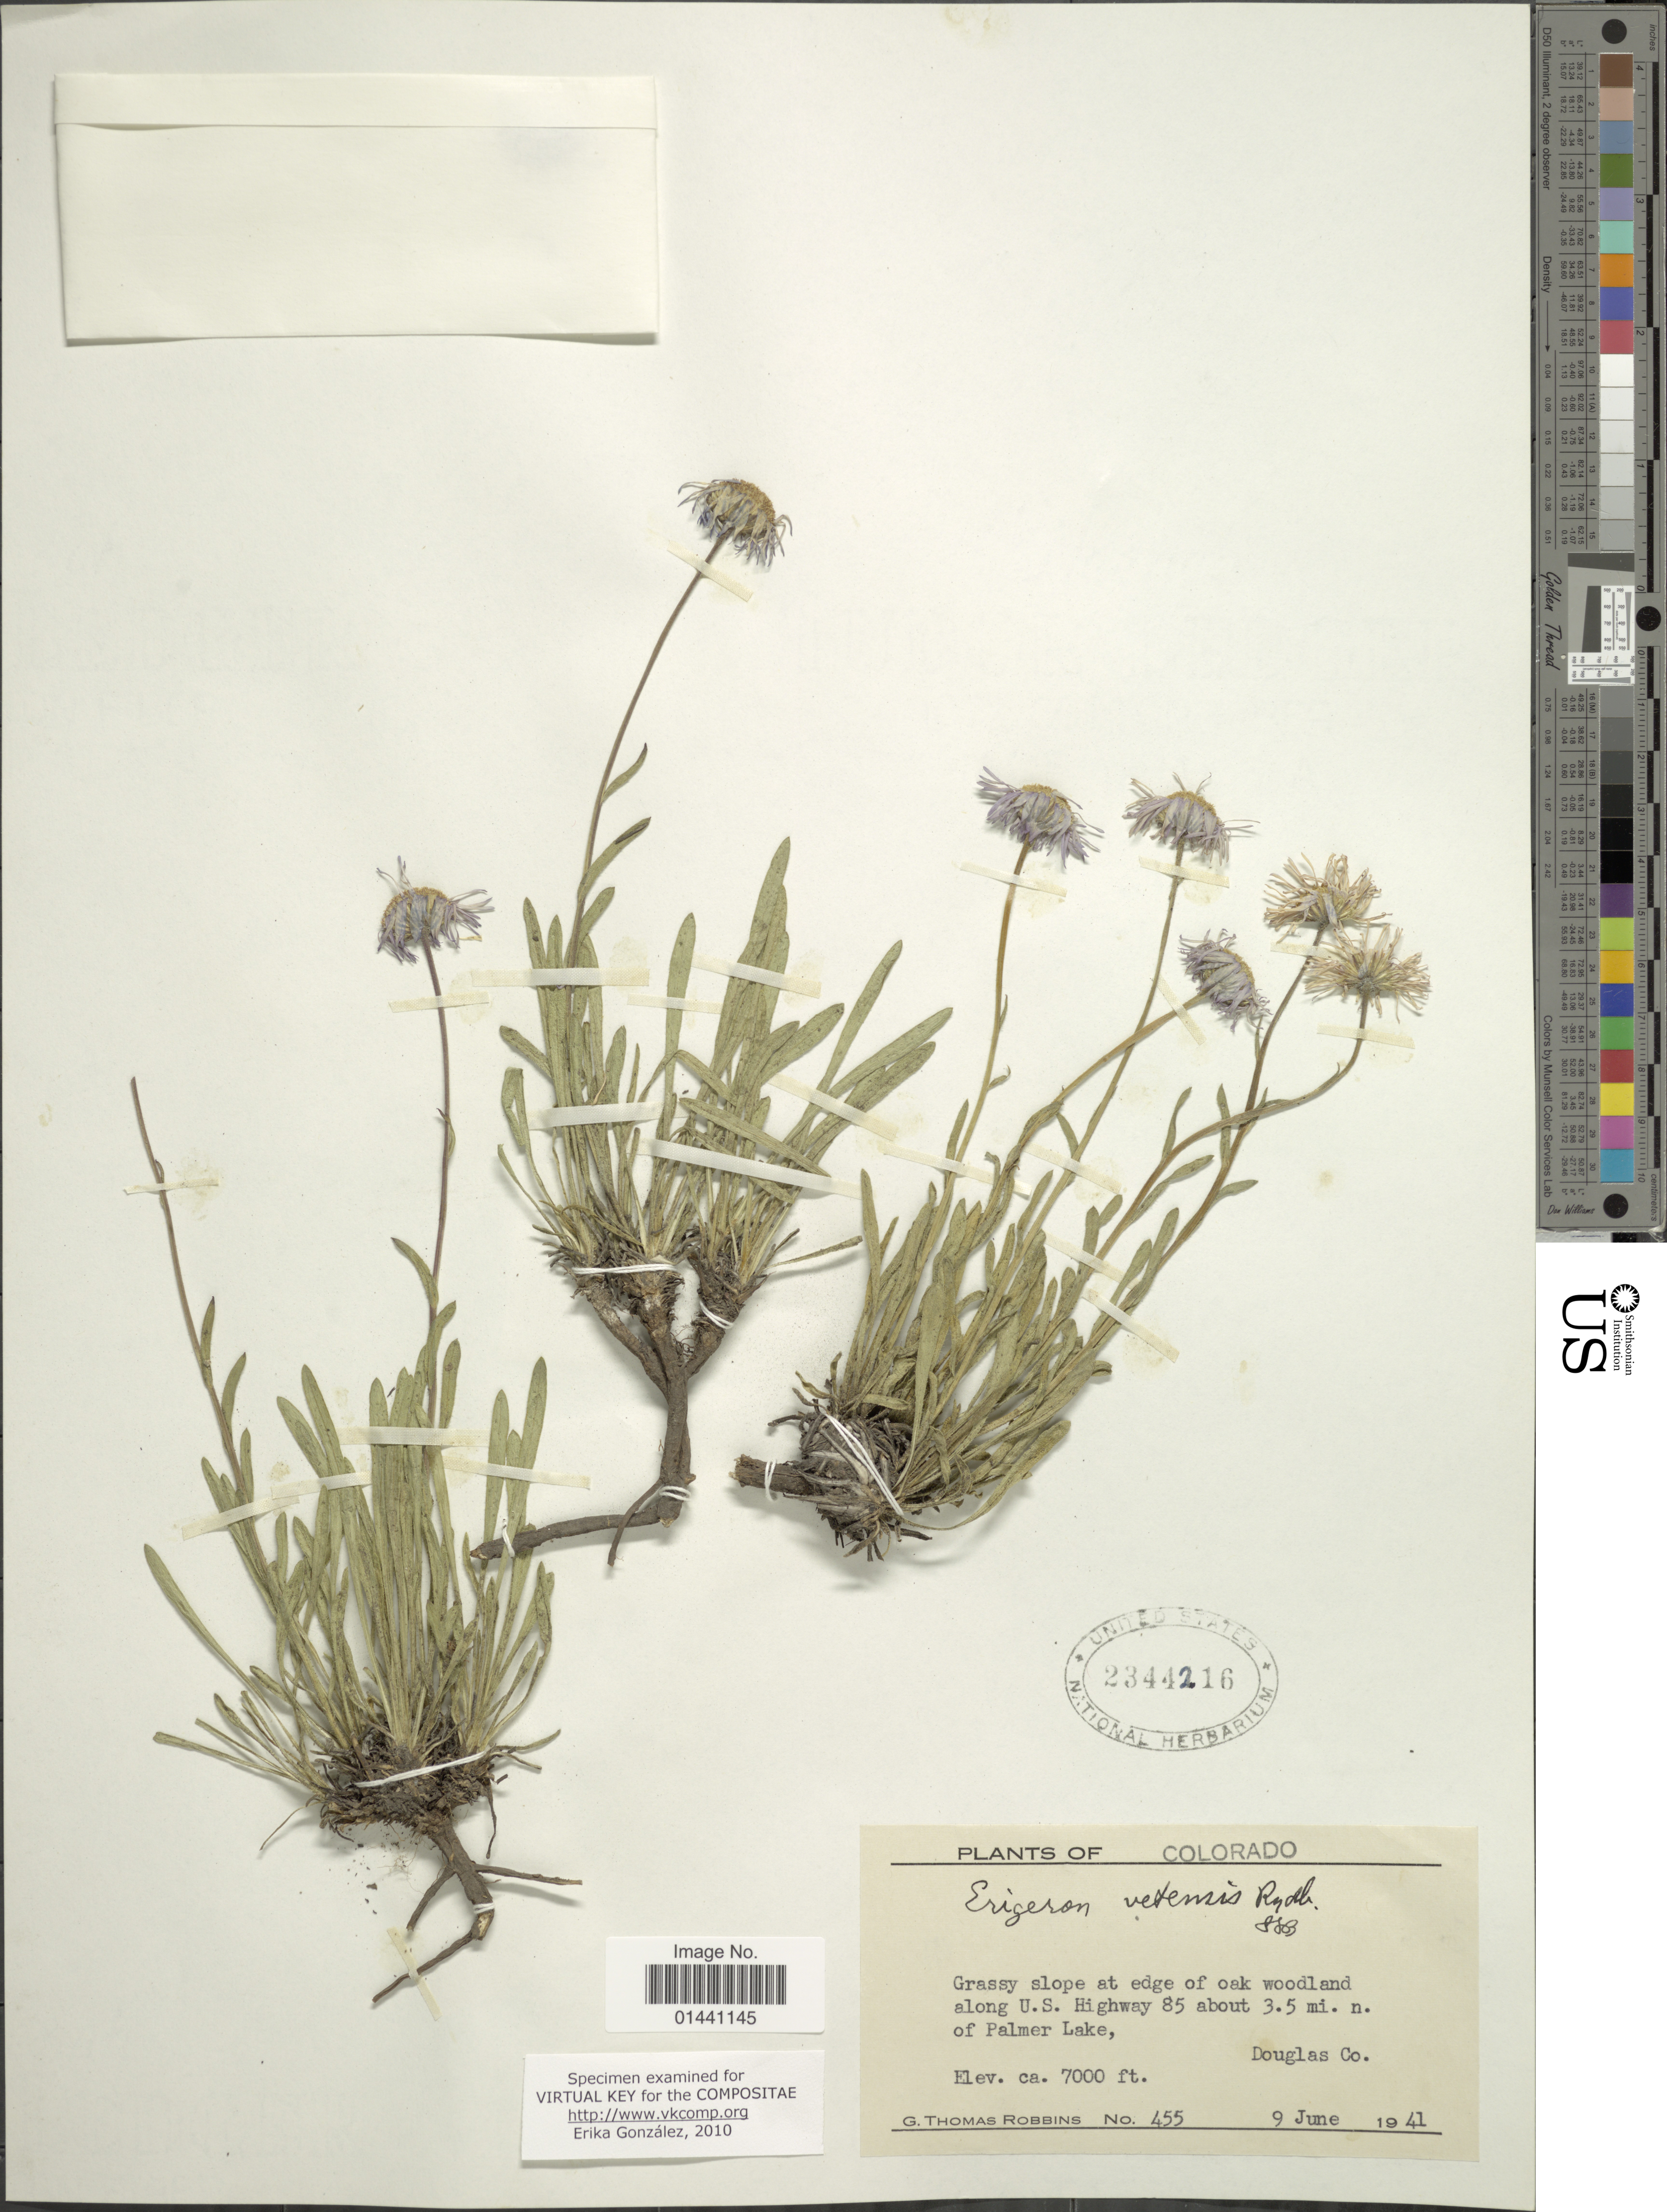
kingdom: Plantae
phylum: Tracheophyta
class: Magnoliopsida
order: Asterales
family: Asteraceae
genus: Erigeron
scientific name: Erigeron vetensis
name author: Rydb.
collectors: G. T. Robbins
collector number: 455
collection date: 1941-06-09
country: United States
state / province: Colorado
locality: Grassy slope at edge of oak woodland along U.S. Highway 85 abou t3.5 mi. n. of Palmer Lake, Douglas Co.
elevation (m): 2134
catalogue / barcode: US 2344216